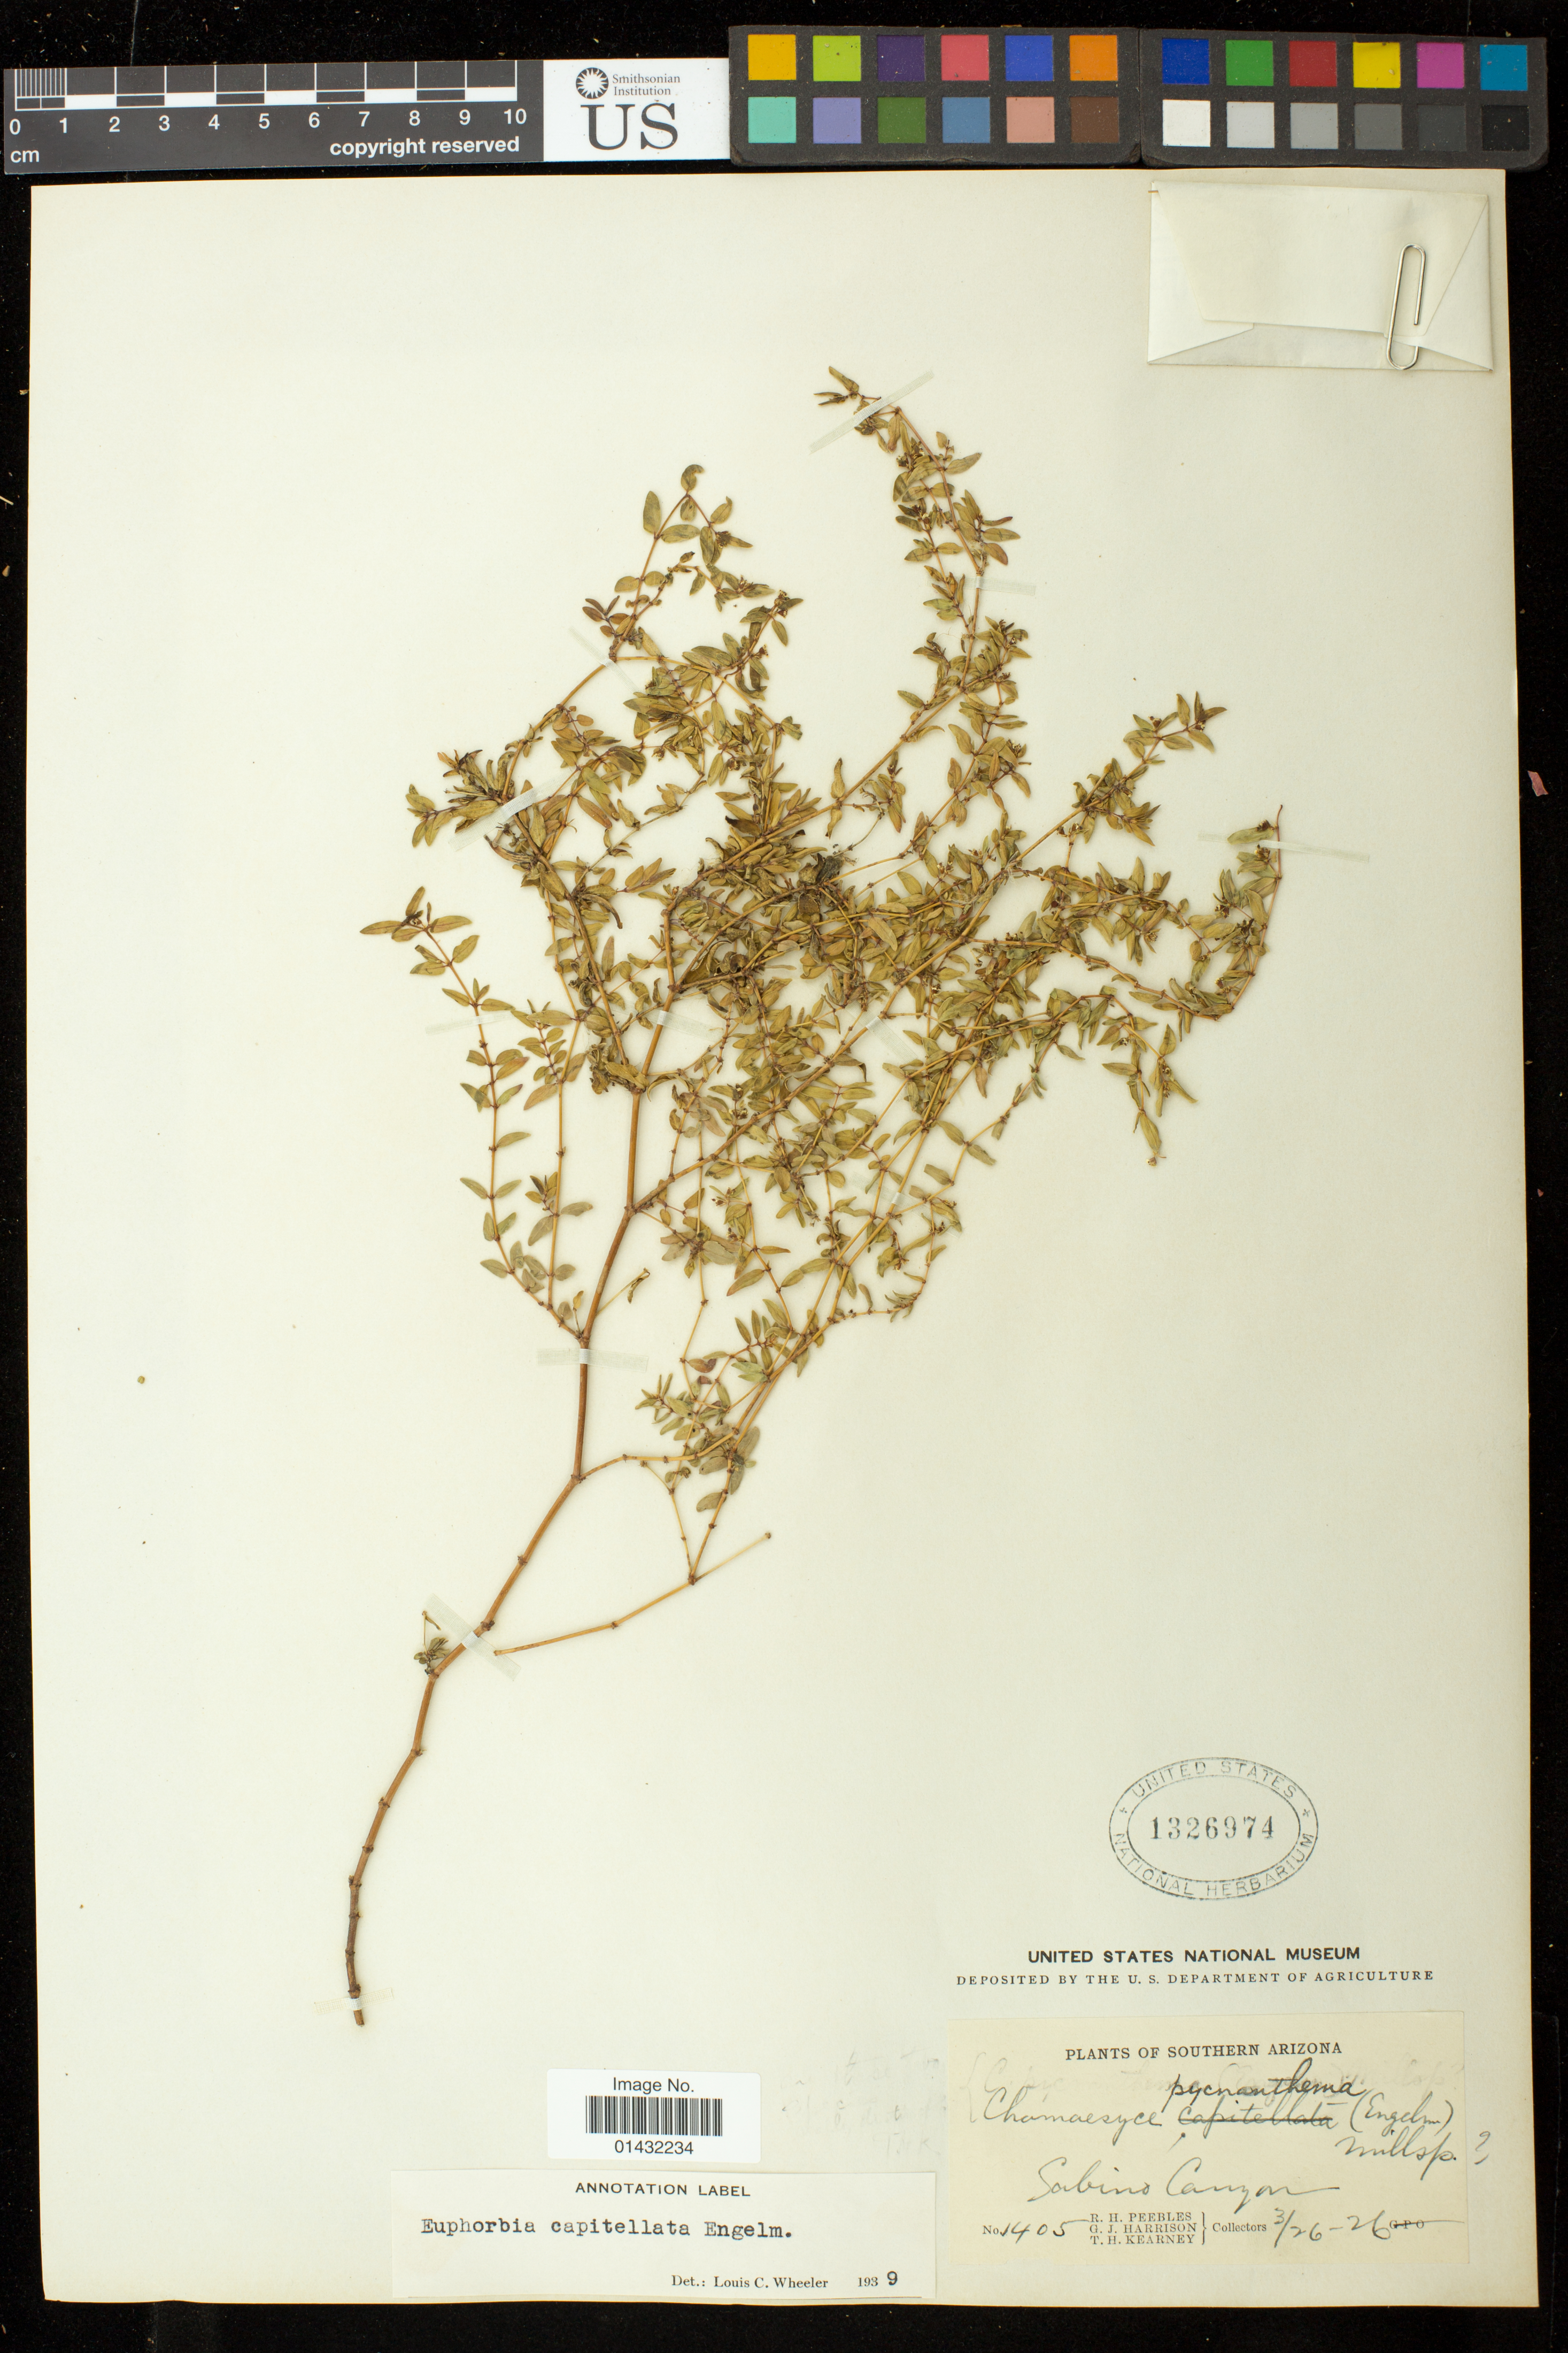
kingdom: Plantae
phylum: Tracheophyta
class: Magnoliopsida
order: Malpighiales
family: Euphorbiaceae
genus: Euphorbia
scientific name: Euphorbia capitellata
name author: Engelm. in Emory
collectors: R. H. Peebles, G. J. Harrison & T. H. Kearney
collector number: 1405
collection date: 1926-03-26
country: United States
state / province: Arizona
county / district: Pima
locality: Sabino Canyon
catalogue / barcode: US 1326974